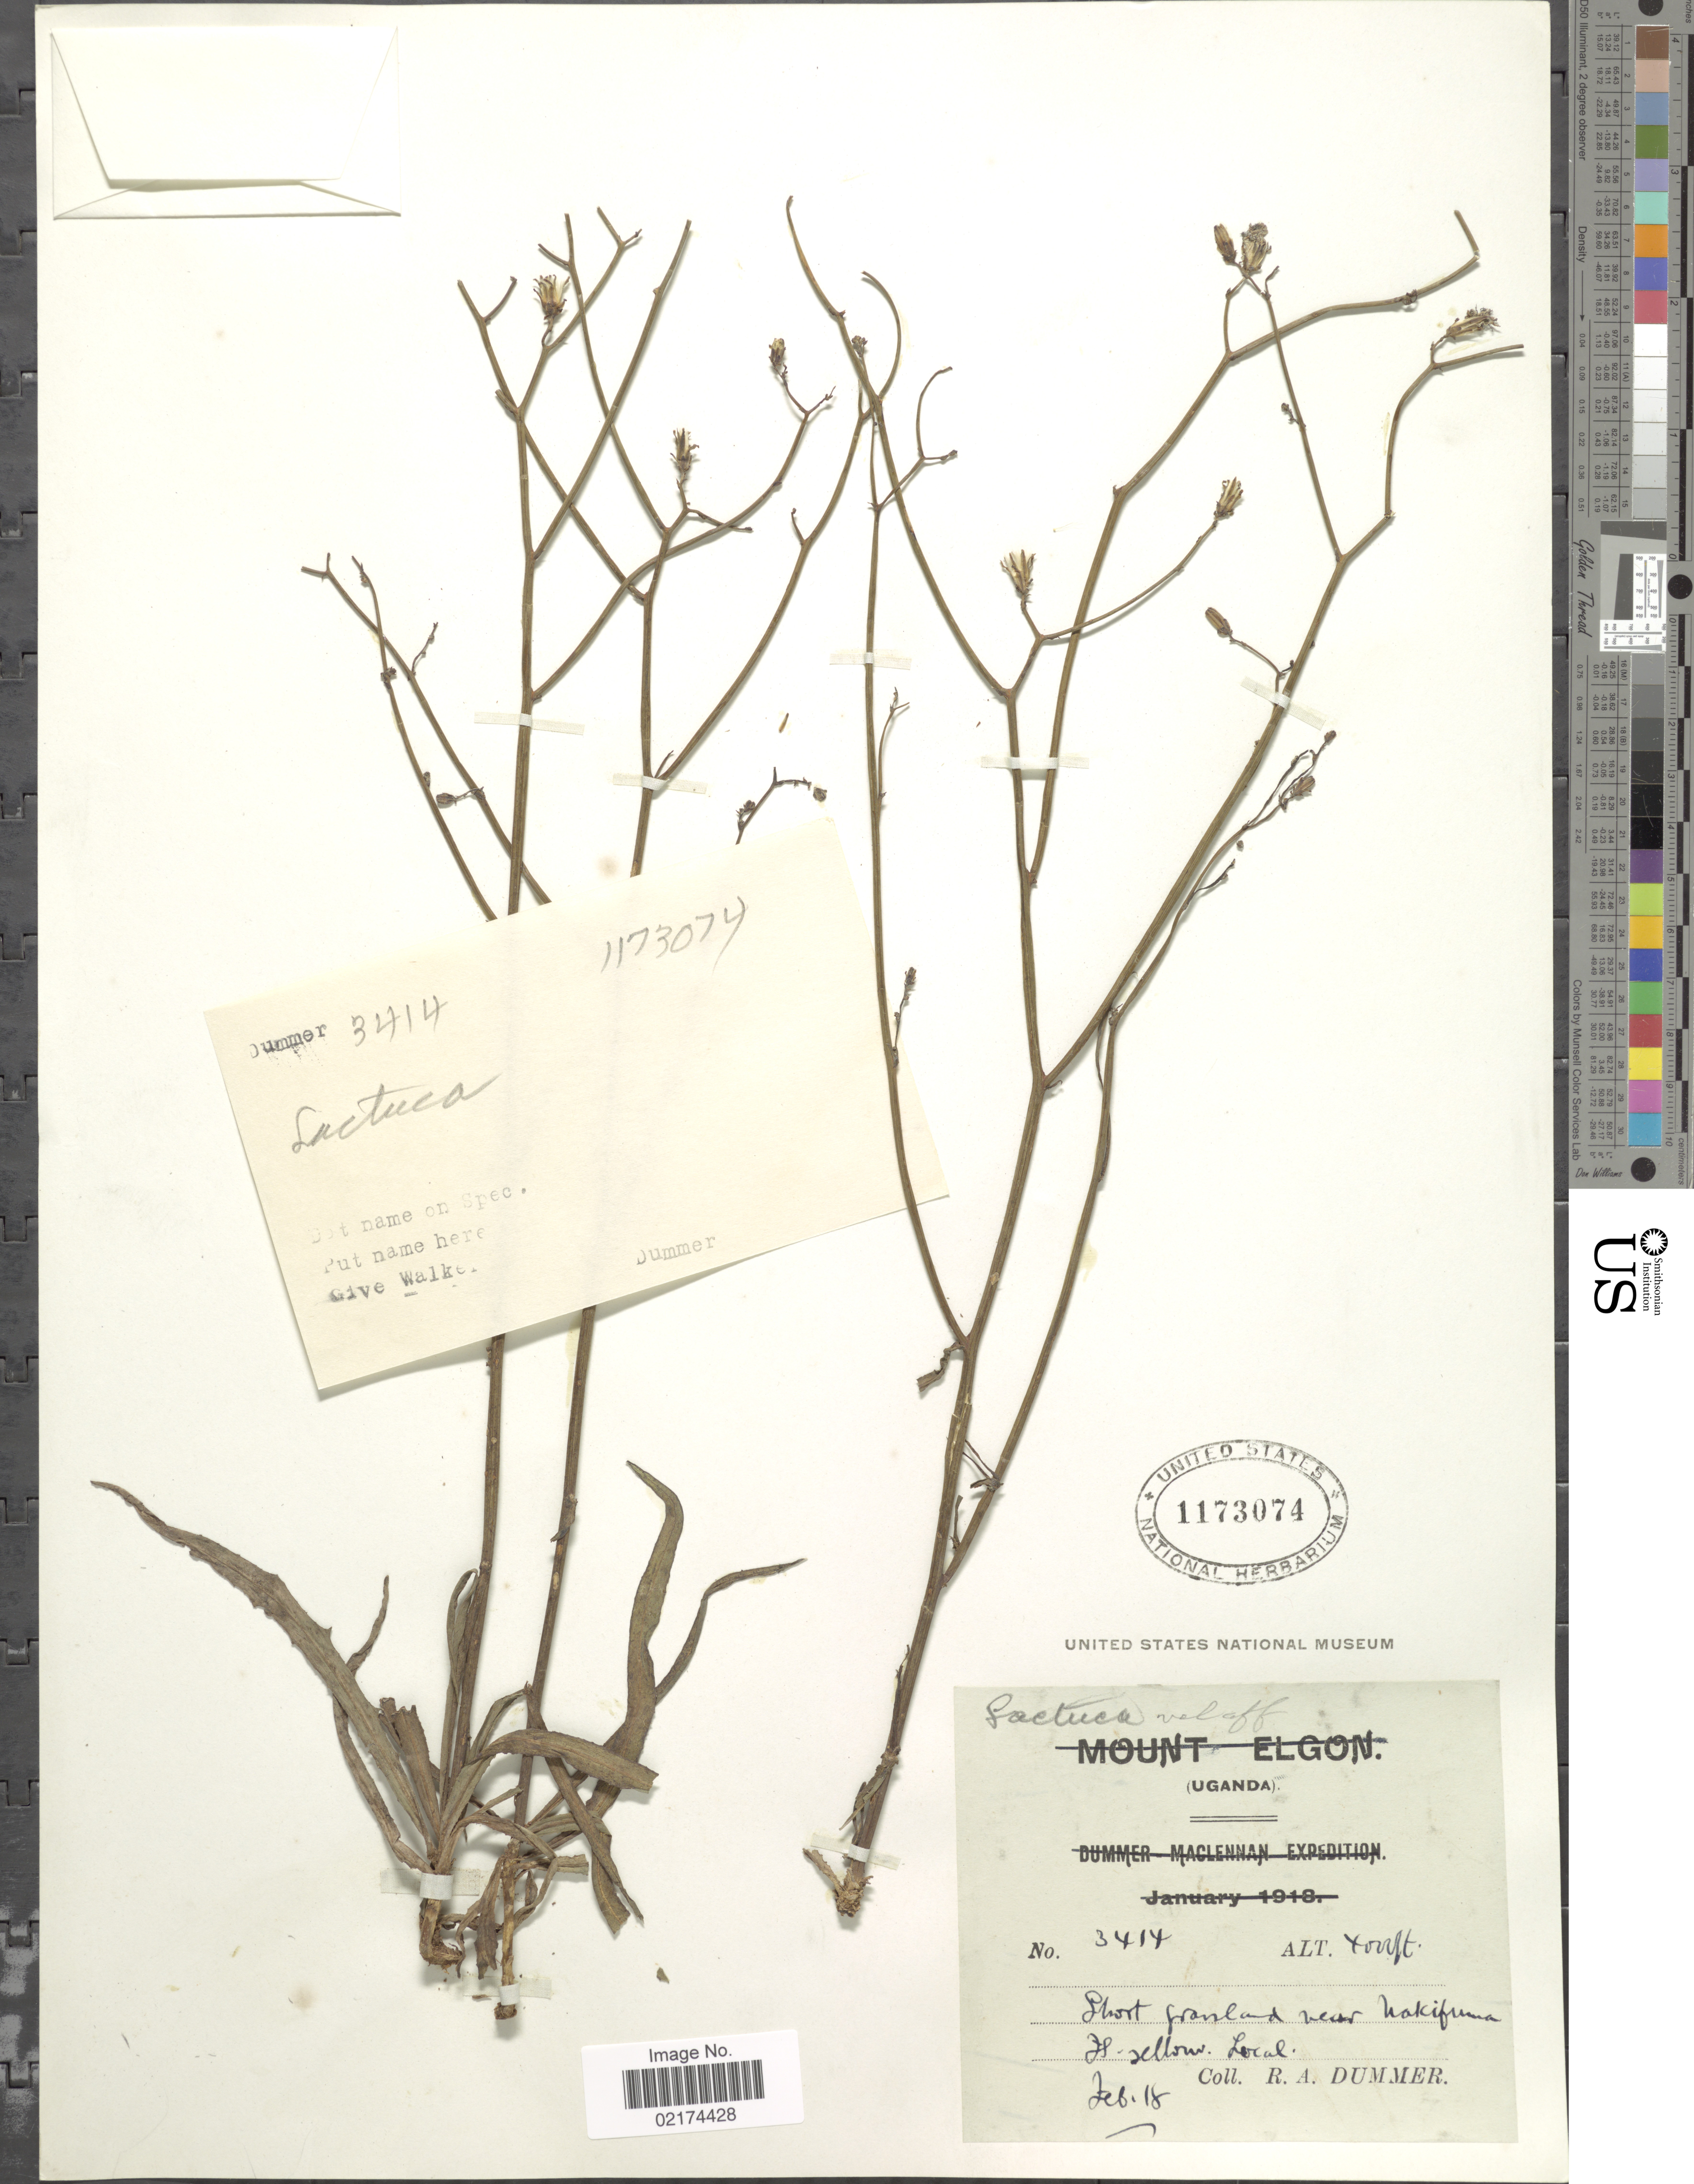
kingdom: Plantae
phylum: Tracheophyta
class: Magnoliopsida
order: Asterales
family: Asteraceae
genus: Lactuca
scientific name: Lactuca sp.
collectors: R. Dümmer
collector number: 3414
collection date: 1918-02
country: Uganda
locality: Short grassland near Nakifuma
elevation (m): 1219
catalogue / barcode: US 1173074